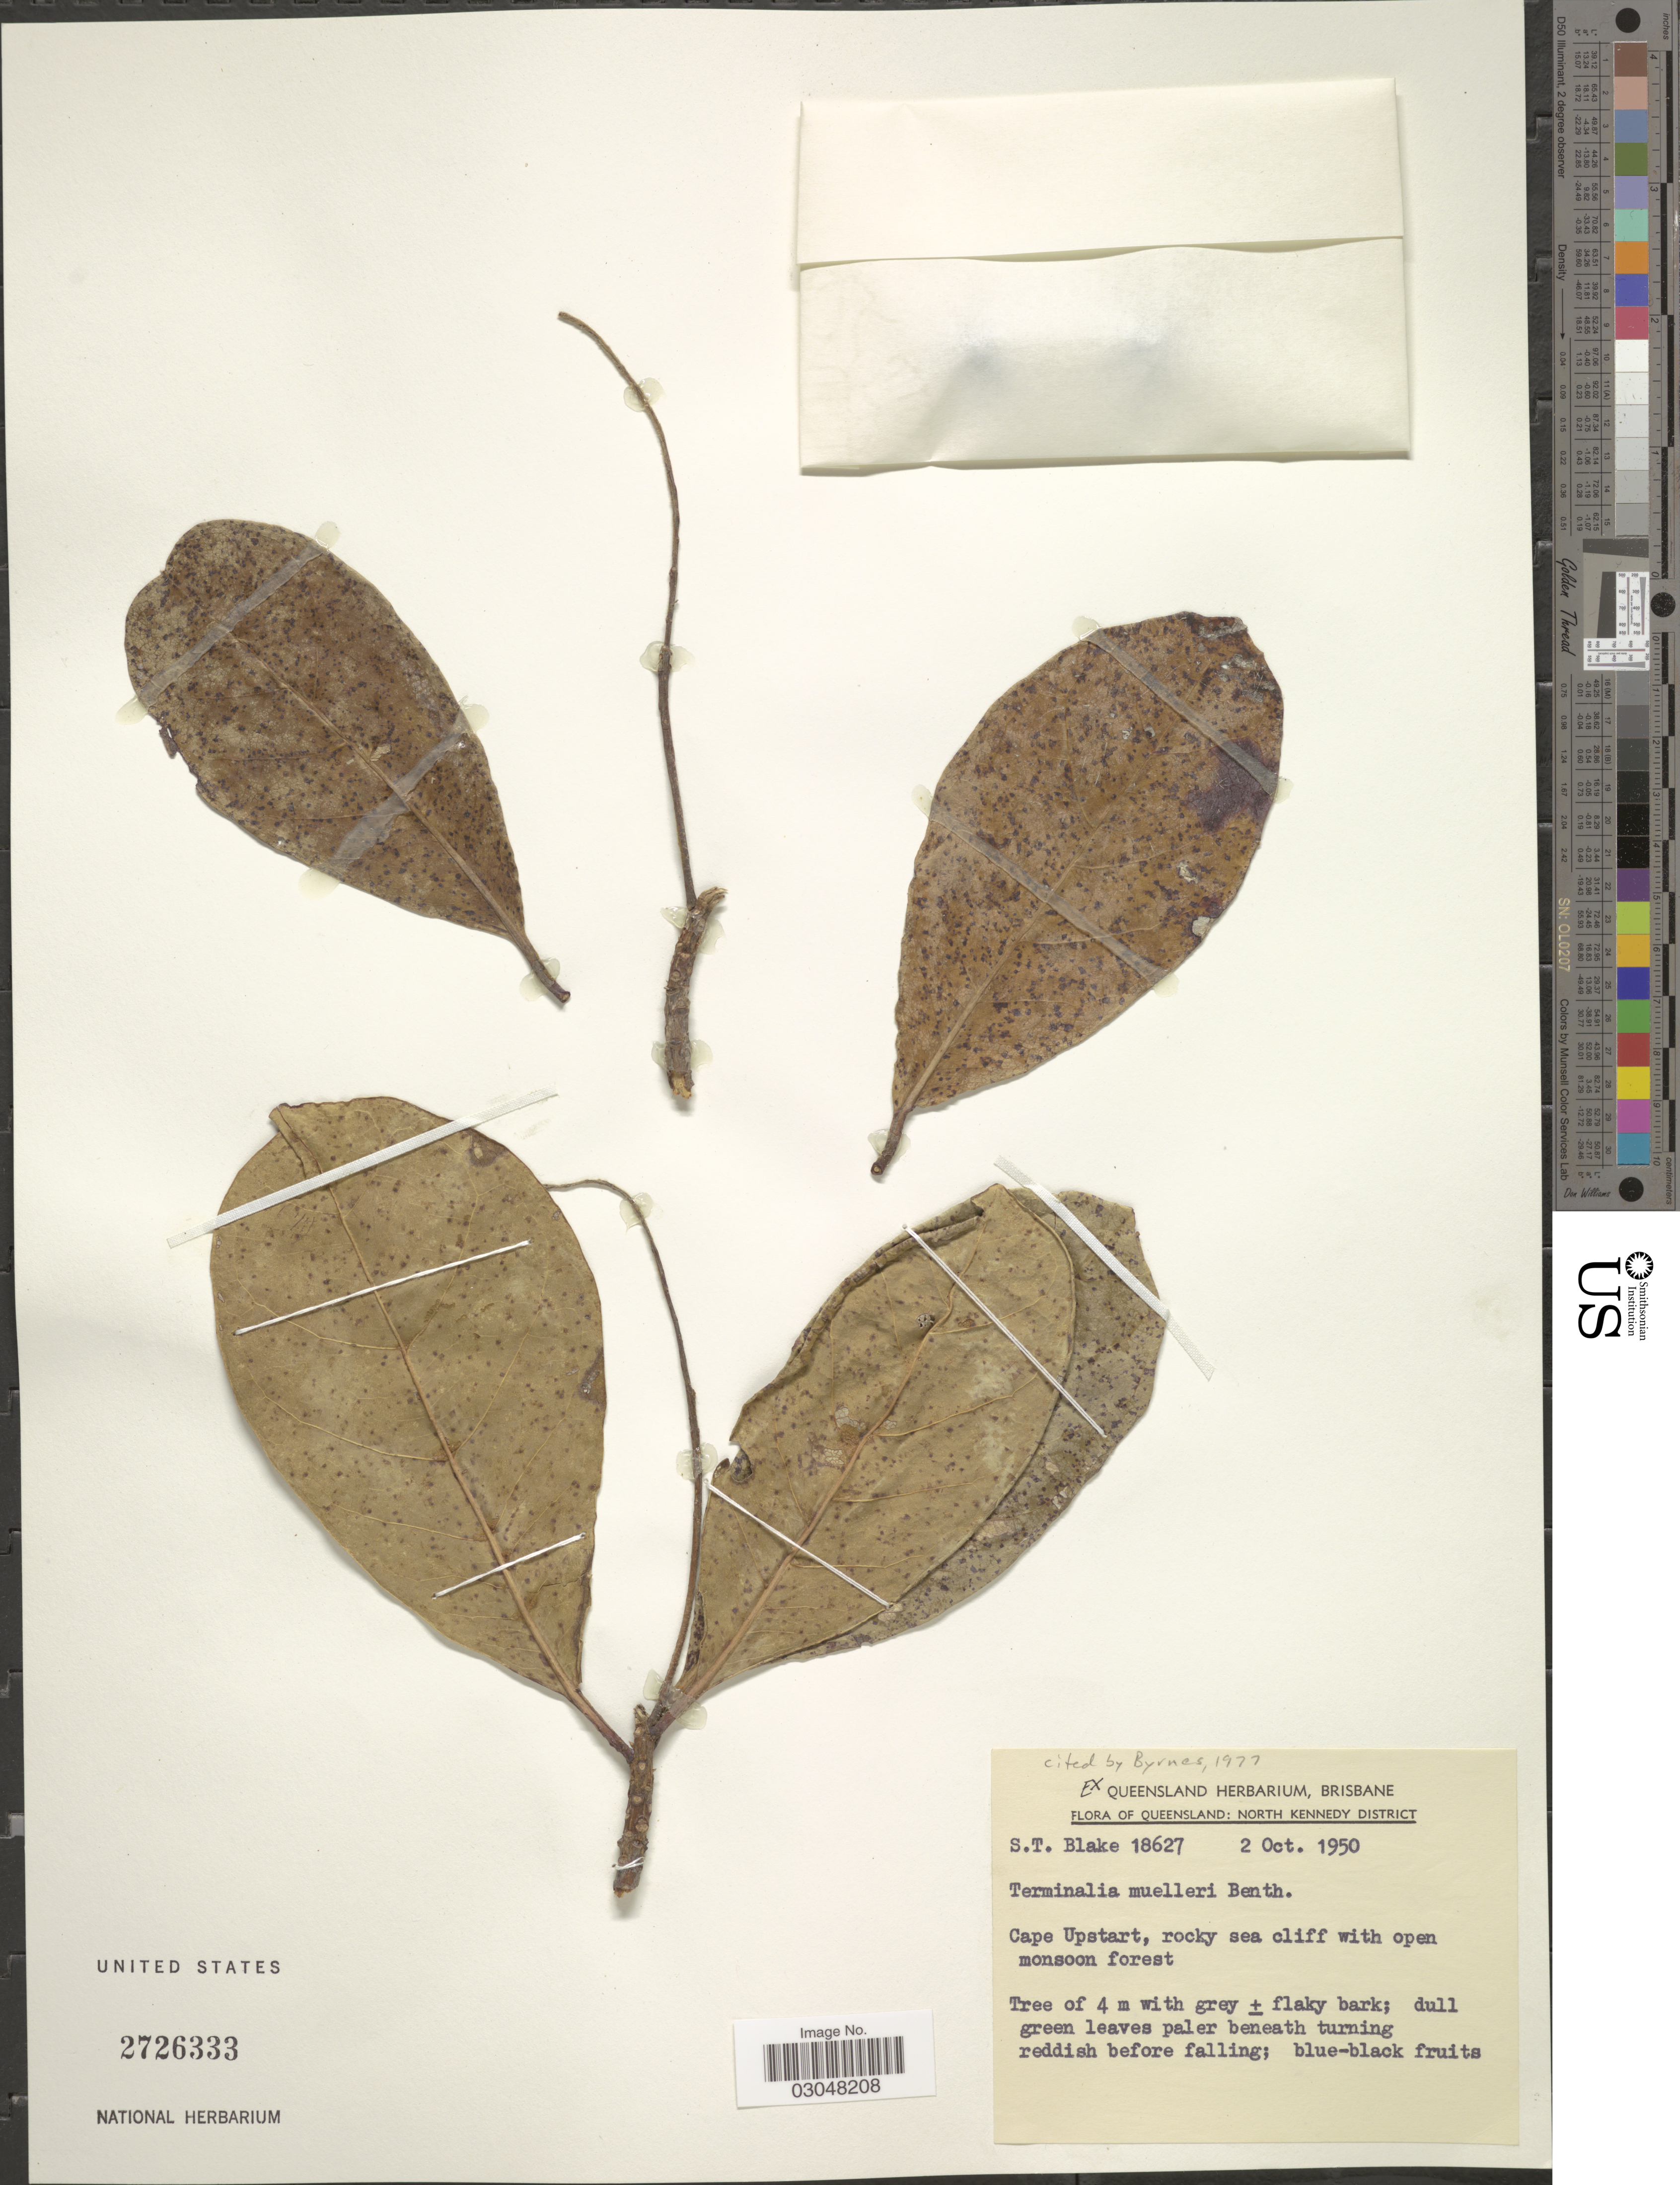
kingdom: Plantae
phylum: Tracheophyta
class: Magnoliopsida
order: Myrtales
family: Combretaceae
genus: Terminalia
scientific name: Terminalia muelleri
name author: Benth.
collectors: S. T. Blake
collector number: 18627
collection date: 1950-10-02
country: Australia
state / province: Queensland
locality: North Kennedy District. Cape Upstart.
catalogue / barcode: US 2726333